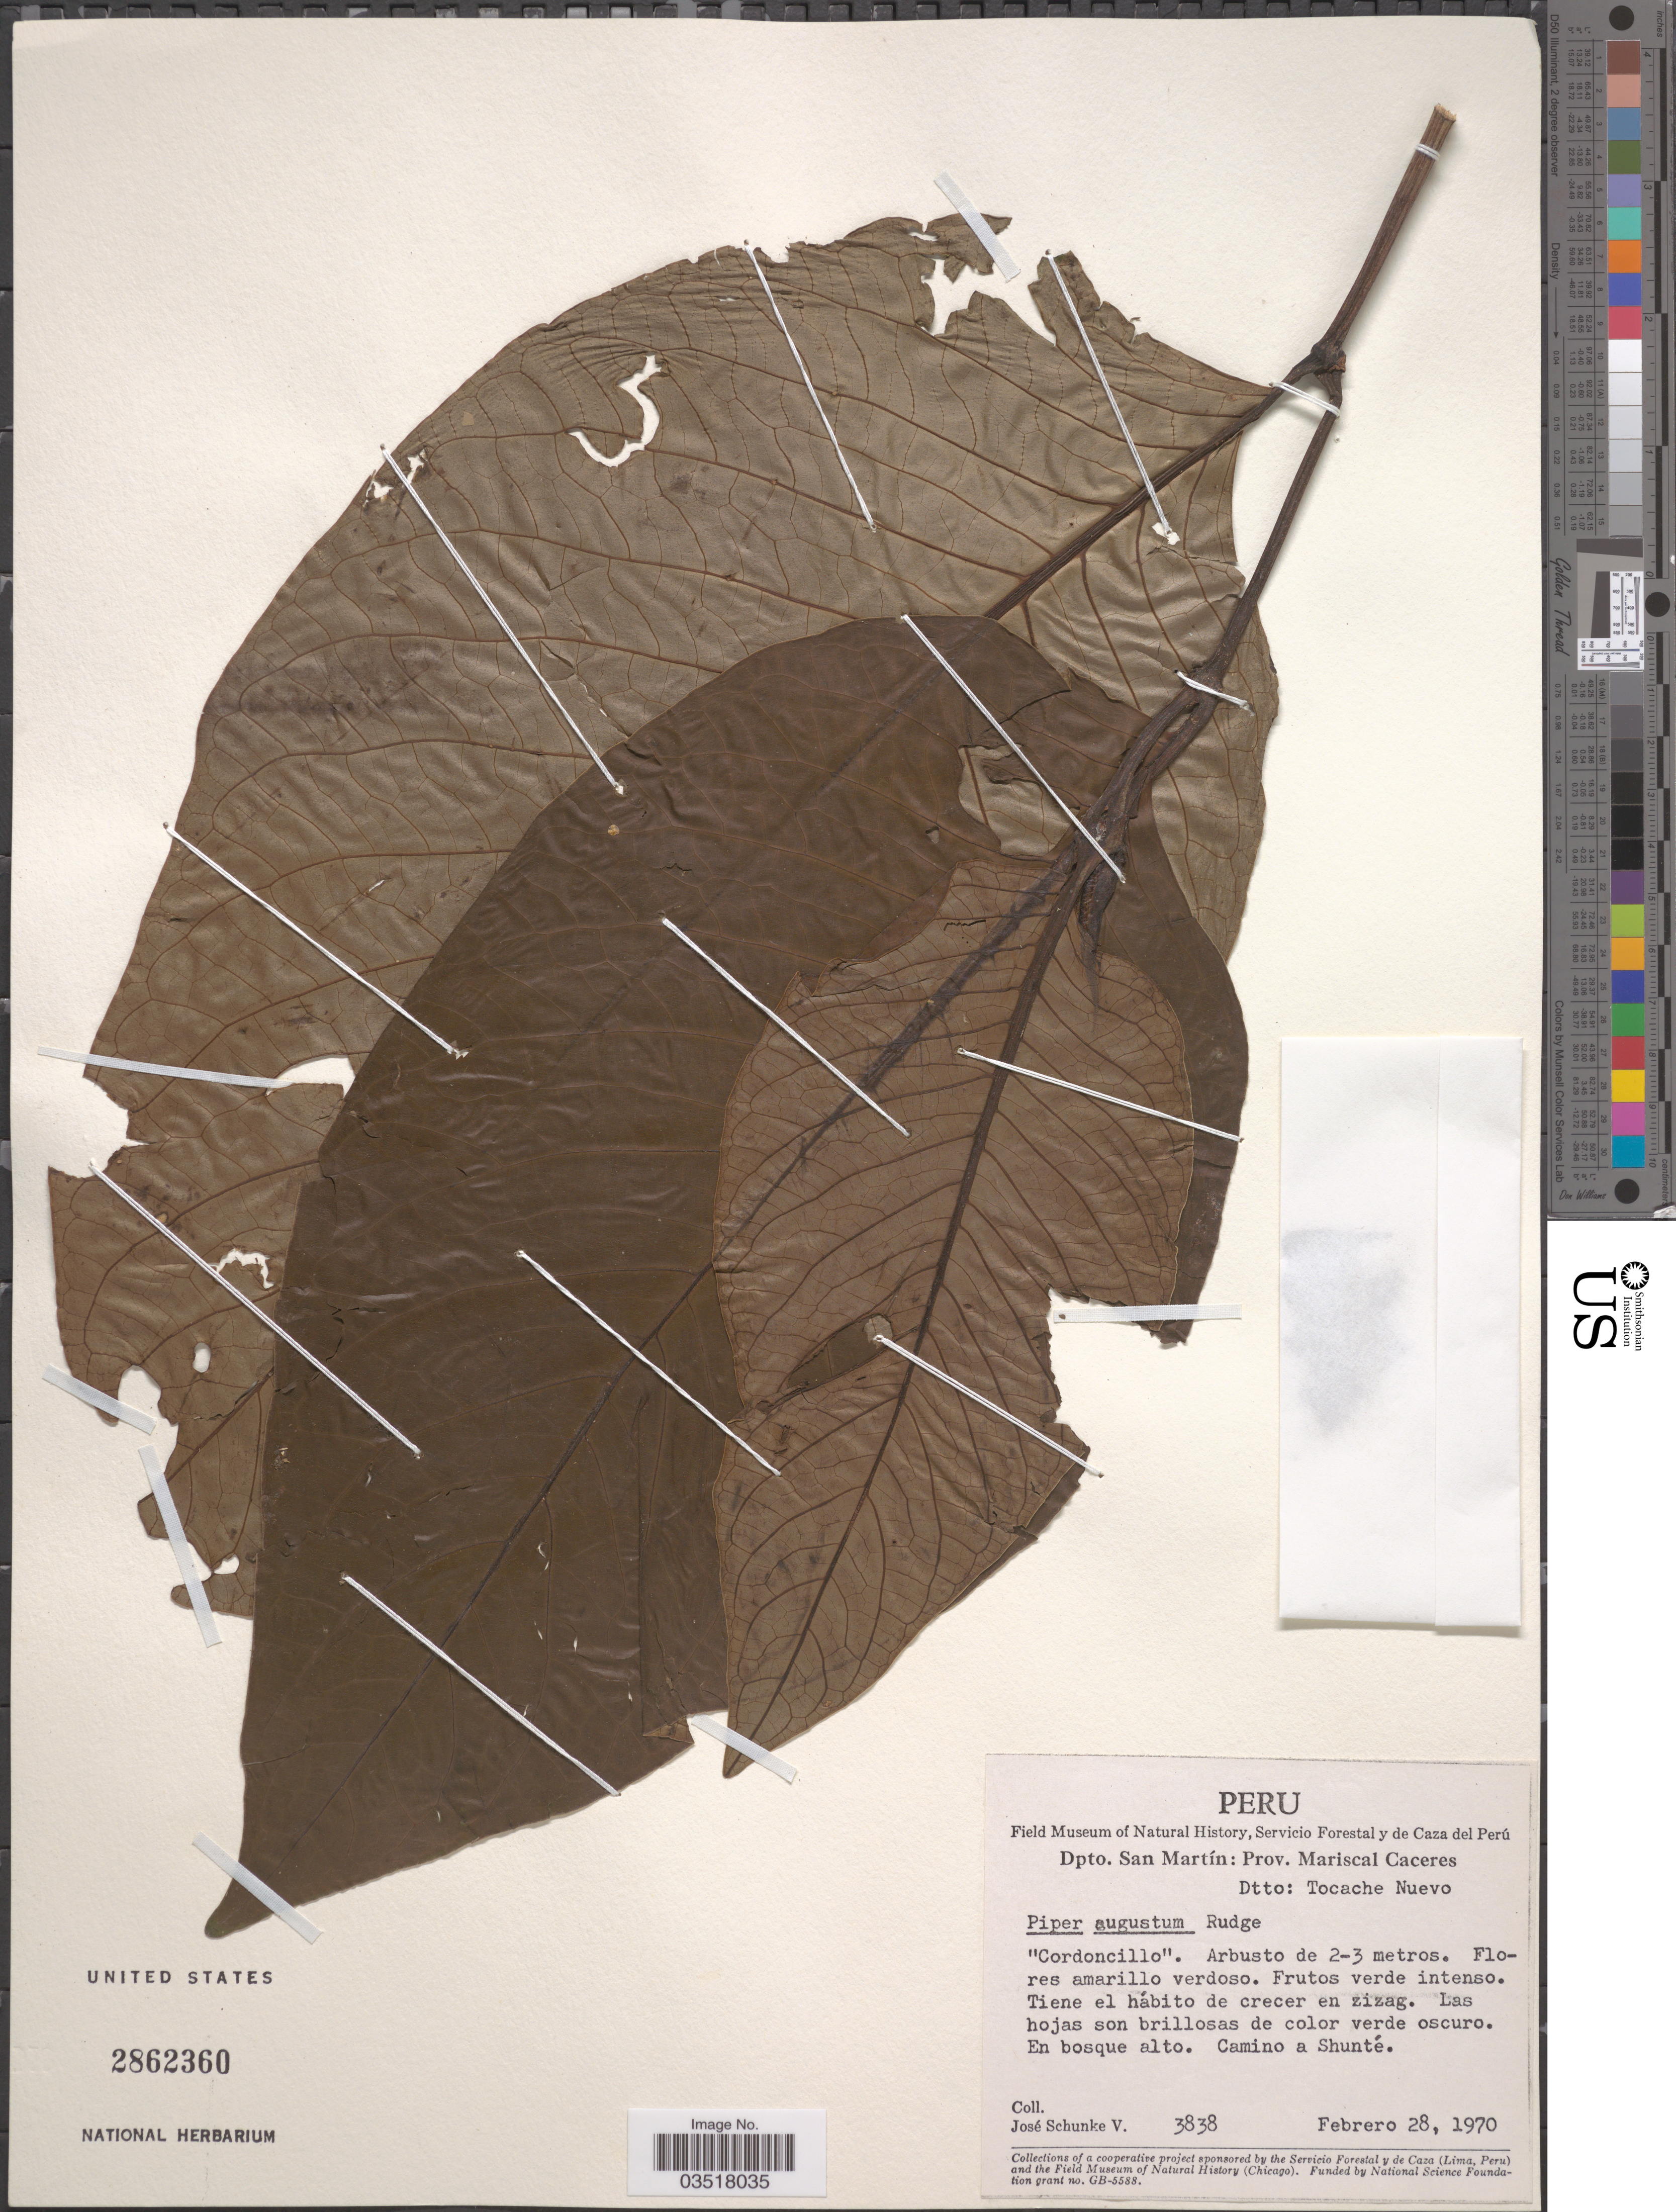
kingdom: Plantae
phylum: Tracheophyta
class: Magnoliopsida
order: Piperales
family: Piperaceae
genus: Piper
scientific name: Piper augustum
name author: Rudge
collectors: J. Schunke Vigo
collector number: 3838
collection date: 1970-02-28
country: Peru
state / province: San Martín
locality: Dpto. San Martín: Prov. Mariscal Caceres. Dtto: Tocache Nuevo. Camino a Shunté.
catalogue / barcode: US 2862360